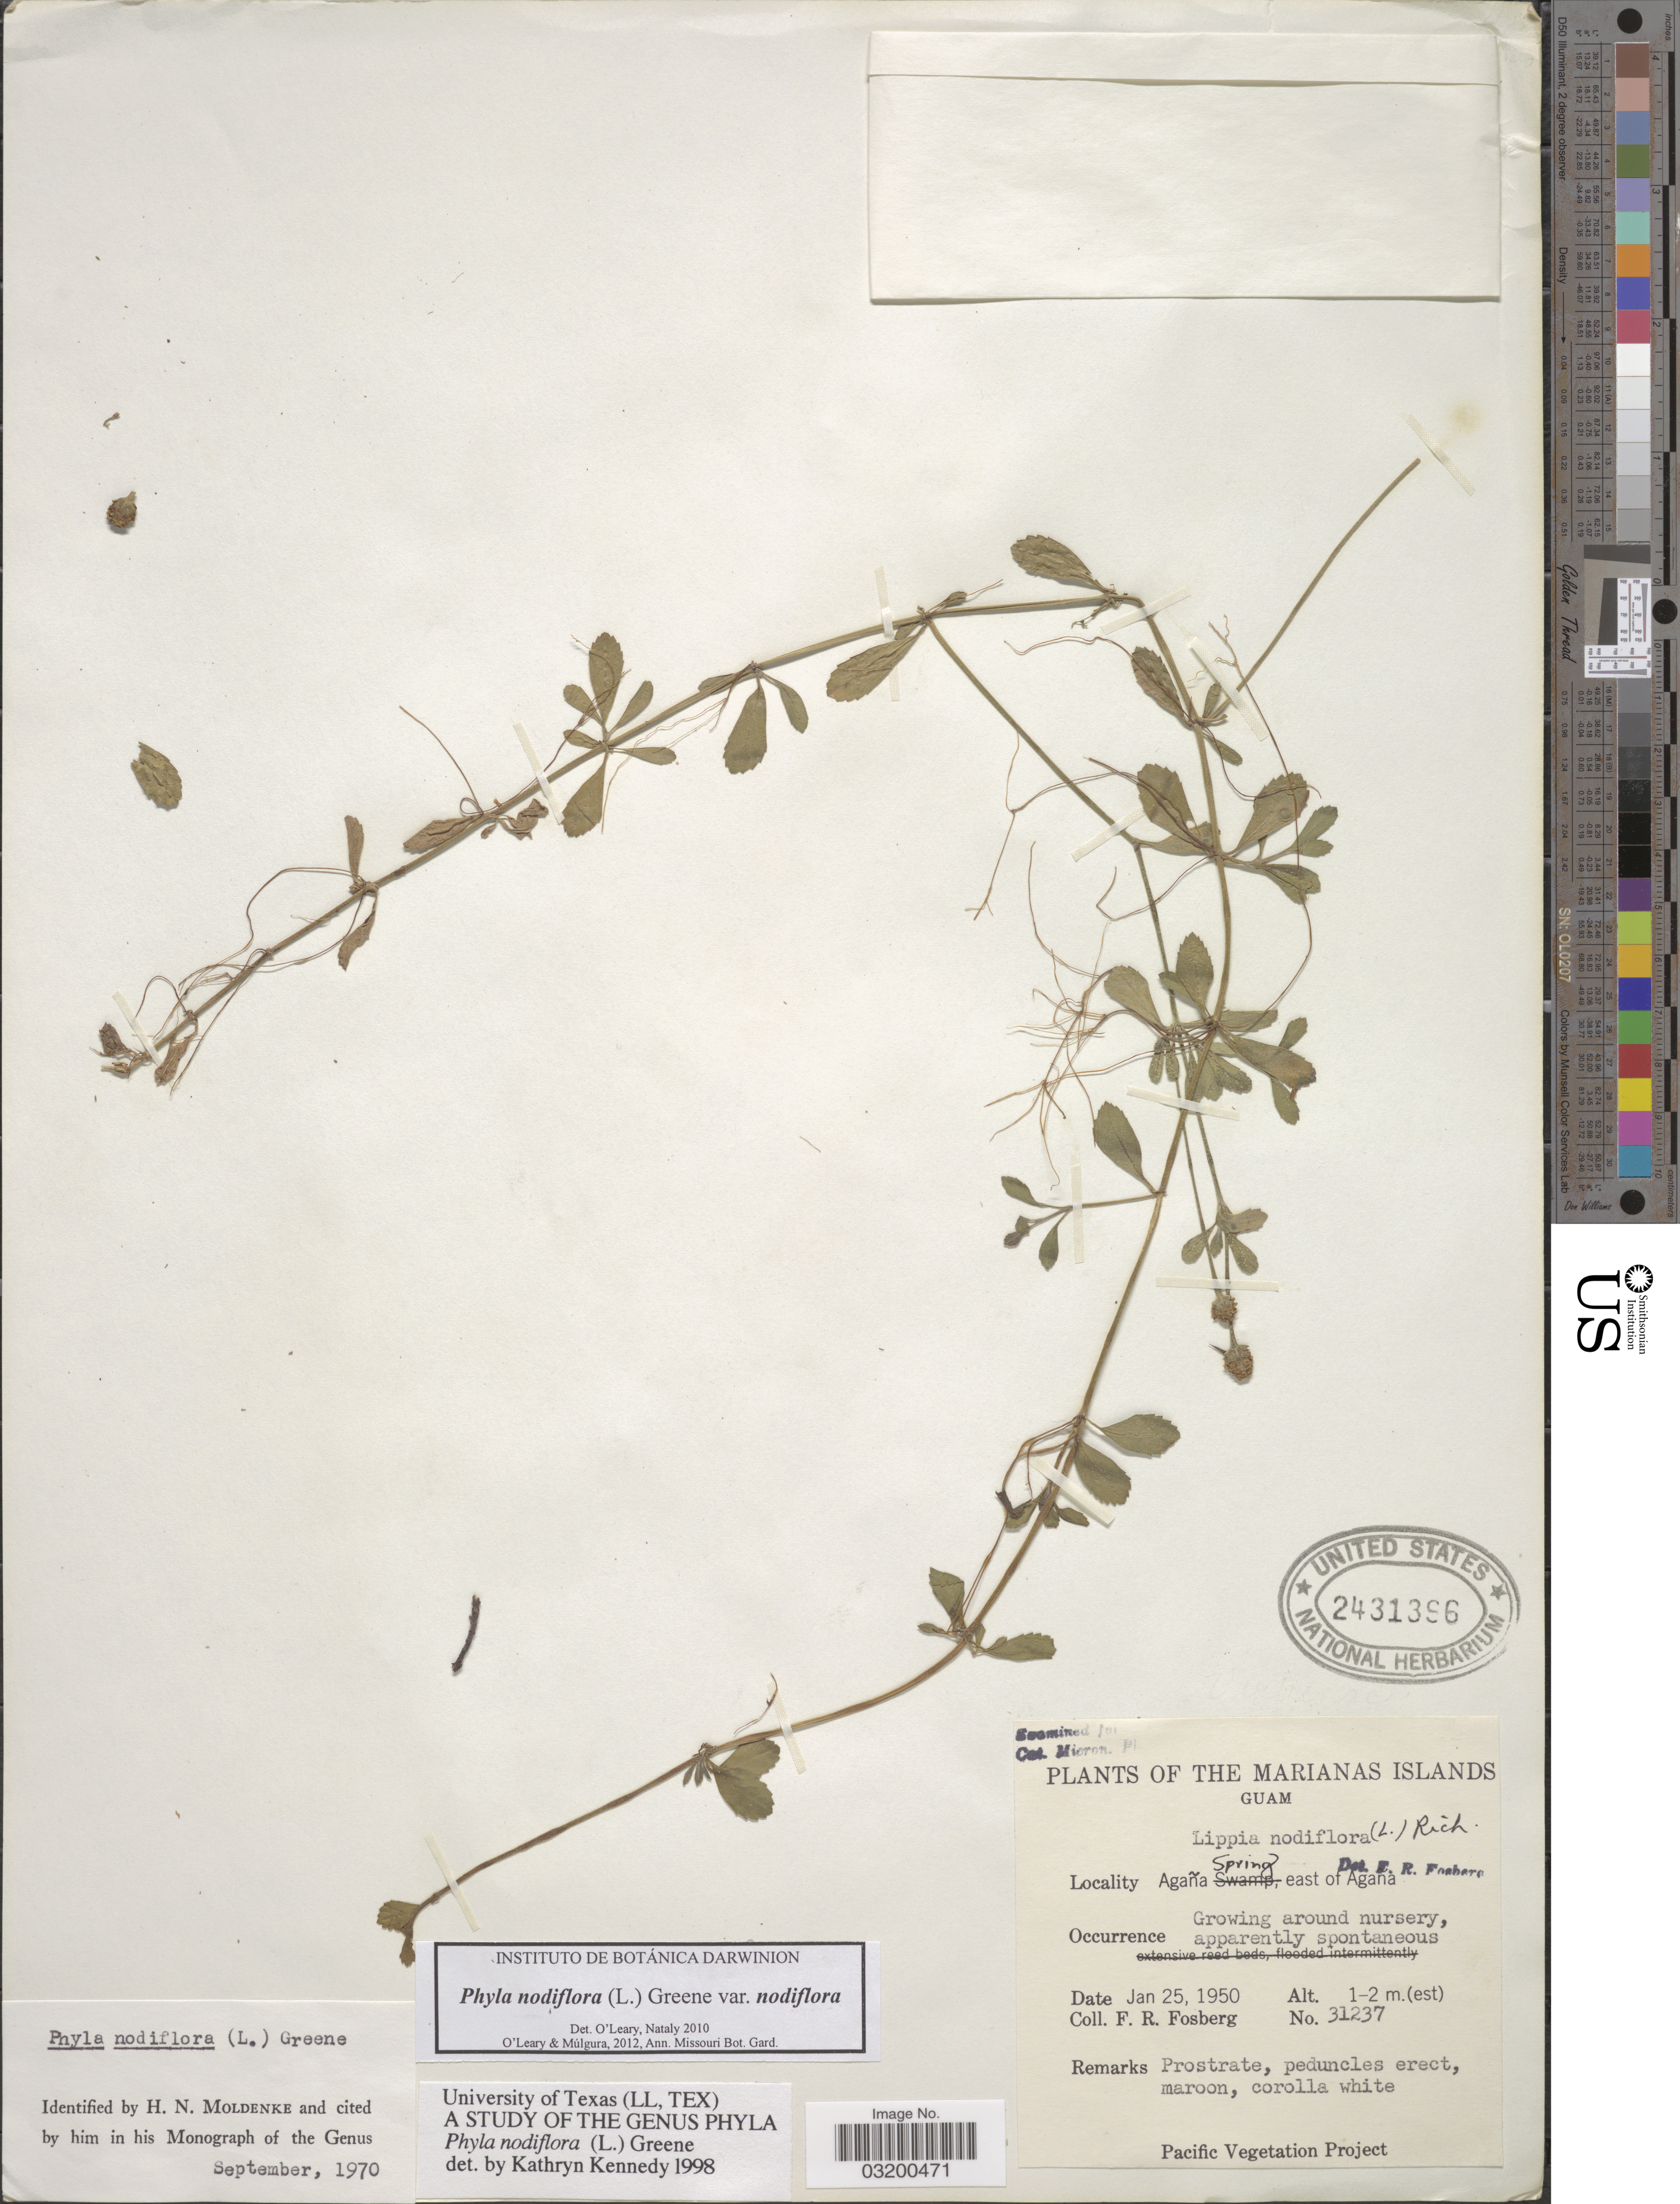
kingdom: Plantae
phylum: Tracheophyta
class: Magnoliopsida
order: Lamiales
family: Verbenaceae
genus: Phyla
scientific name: Phyla nodiflora var. nodiflora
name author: (L.) Greene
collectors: F. R. Fosberg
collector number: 31237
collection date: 1950-01-25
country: Guam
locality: The Marianas Islands. Agaña Spring, east of Agaña.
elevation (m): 1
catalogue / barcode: US 2431396